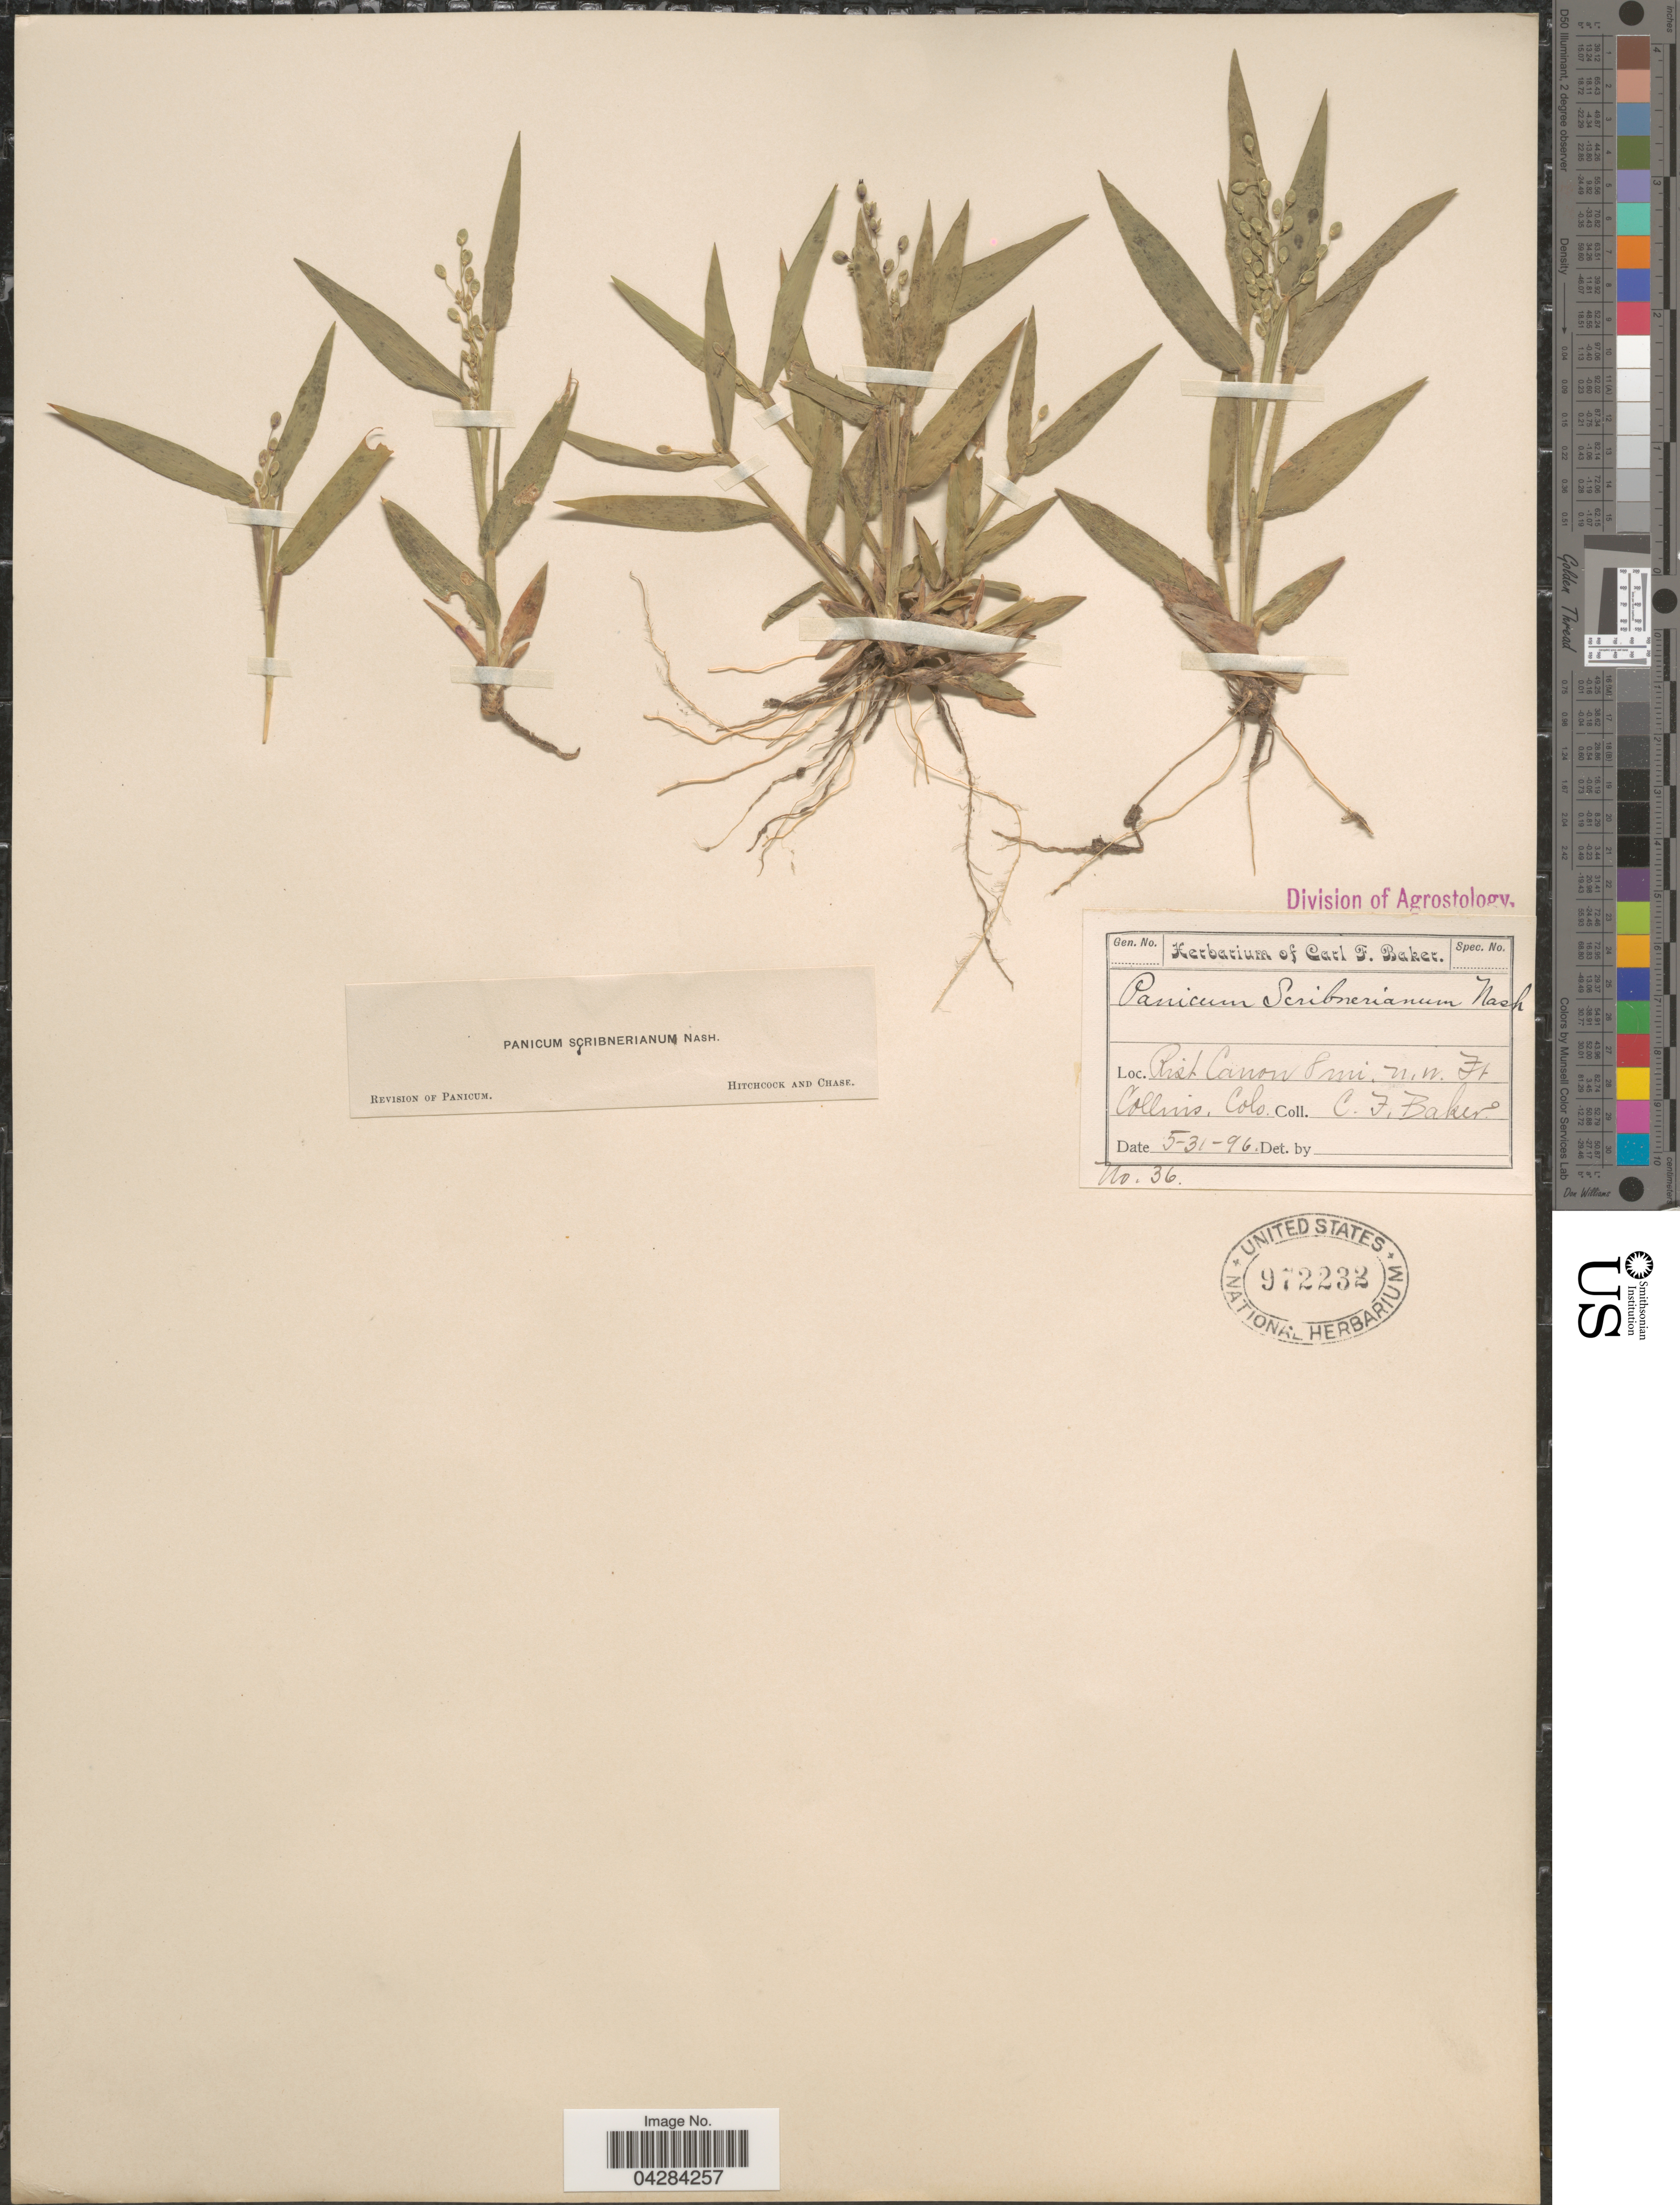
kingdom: Plantae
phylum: Tracheophyta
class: Liliopsida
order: Poales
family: Poaceae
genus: Dichanthelium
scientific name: Dichanthelium oligosanthes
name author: (Schult.) Gould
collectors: C. F. Baker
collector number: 36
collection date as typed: Transcribed d/m/y: 31/5/96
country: United States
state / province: Colorado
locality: Rist Canon 8 mi. n.w. Ft Collins.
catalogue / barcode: US 972232